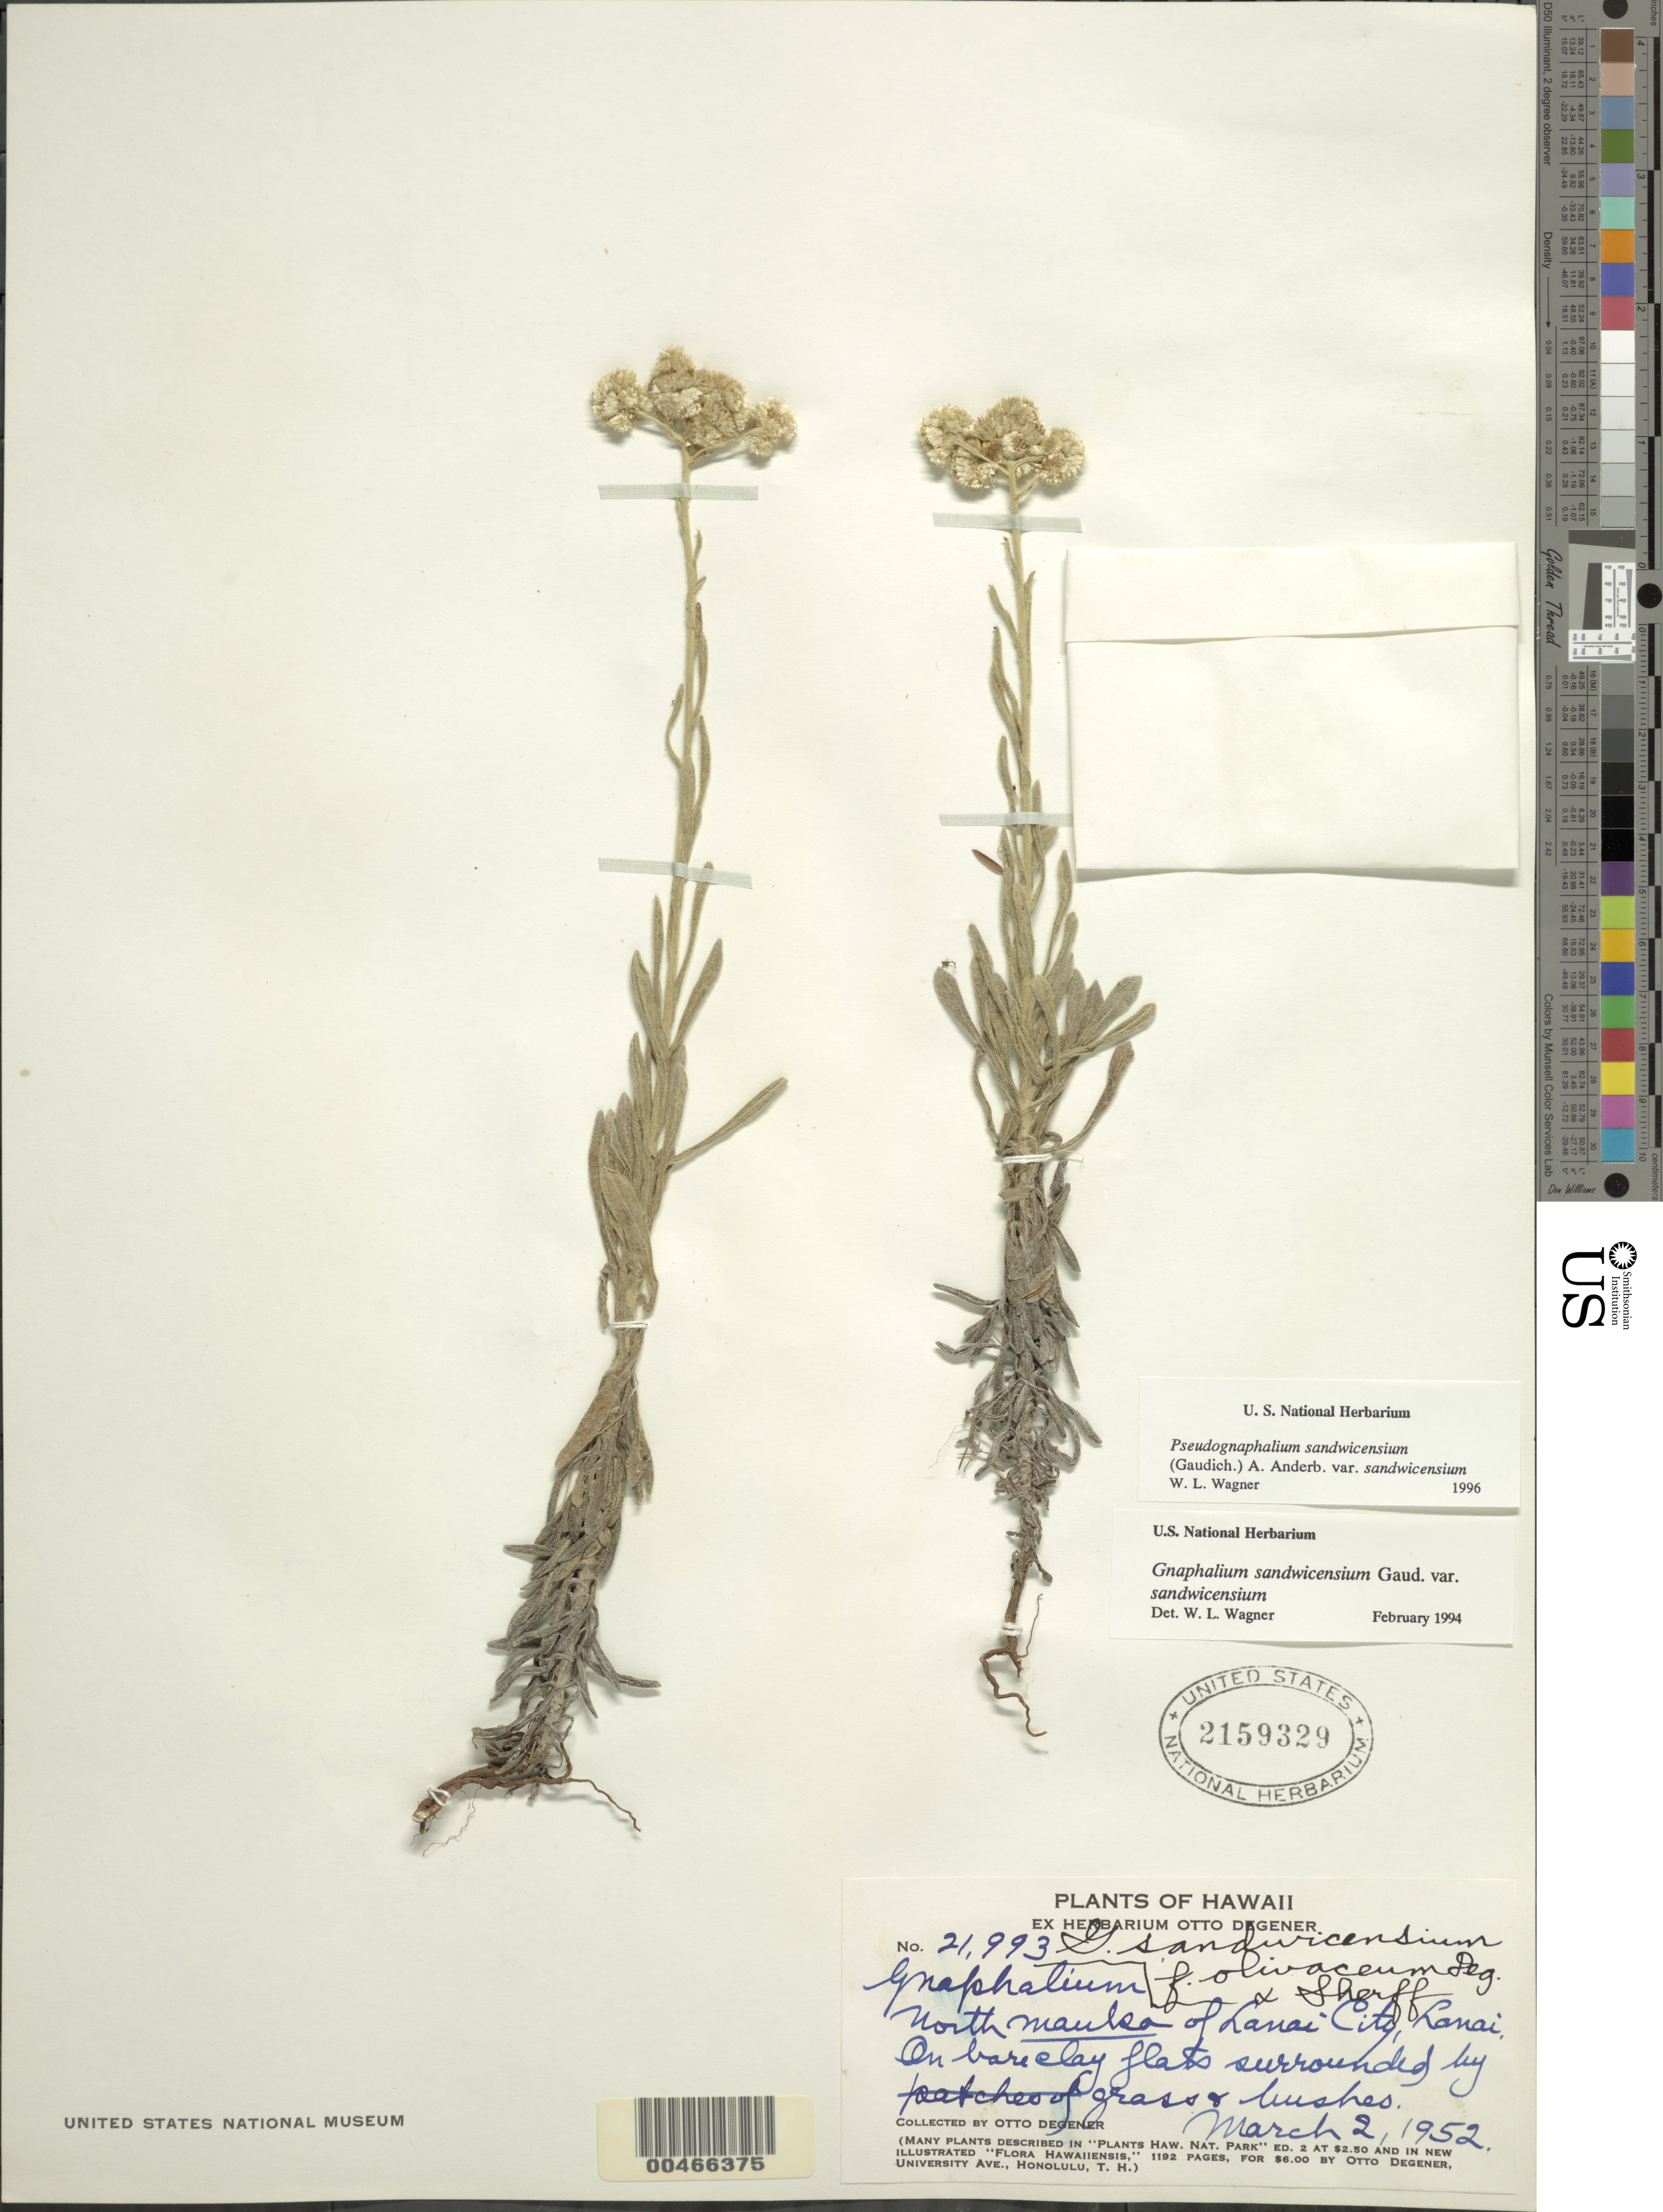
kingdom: Plantae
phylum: Tracheophyta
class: Magnoliopsida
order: Asterales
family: Asteraceae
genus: Pseudognaphalium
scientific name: Pseudognaphalium sandwicensium var. sandwicensium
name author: (Gaudich.) Anderb.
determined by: Wagner, W. L., (BOT), Smithsonian Institution - National Museum of Natural History (UNITED STATES)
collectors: O. Degener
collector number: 21993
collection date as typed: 2 Mar 1952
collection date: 1952-03-02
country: United States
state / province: Hawaii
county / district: Maui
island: Lana'i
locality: N mauka of Lanai City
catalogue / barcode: US 2159329